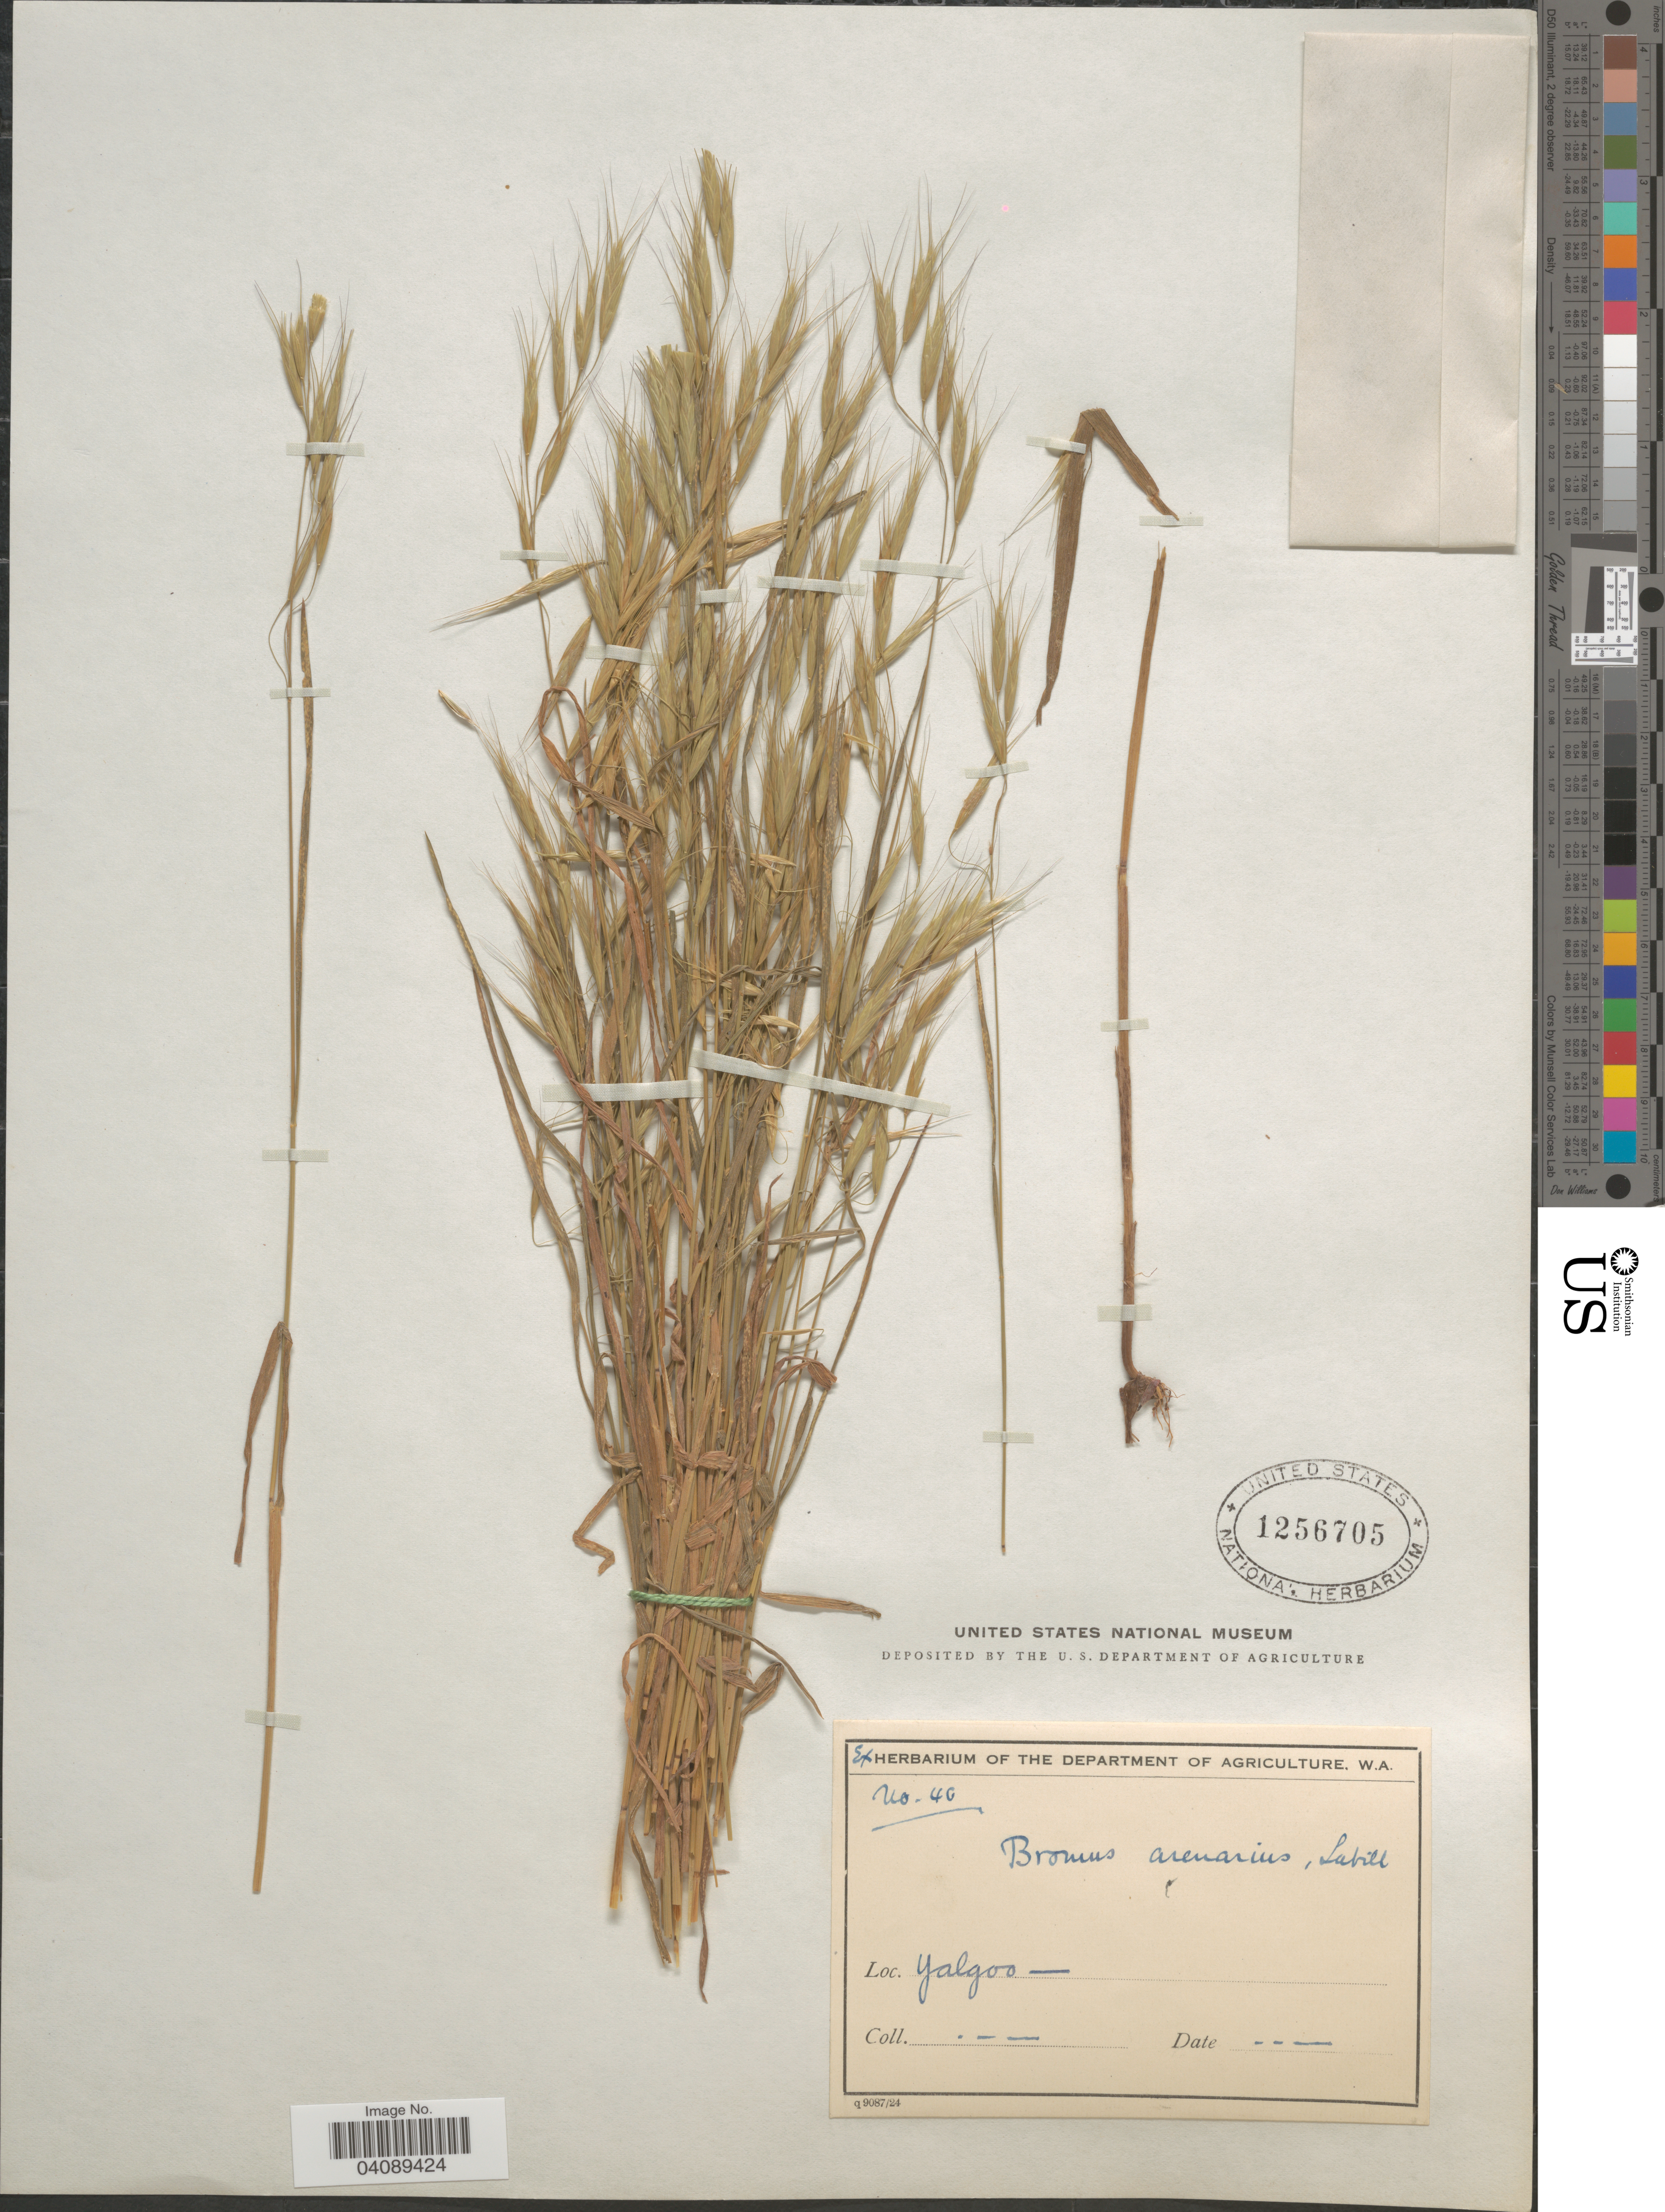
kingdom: Plantae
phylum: Tracheophyta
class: Liliopsida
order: Poales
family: Poaceae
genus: Bromus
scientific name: Bromus arenarius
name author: Labill.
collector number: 46*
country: Australia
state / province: Western Australia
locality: Yalgoo.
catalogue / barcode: US 1256705